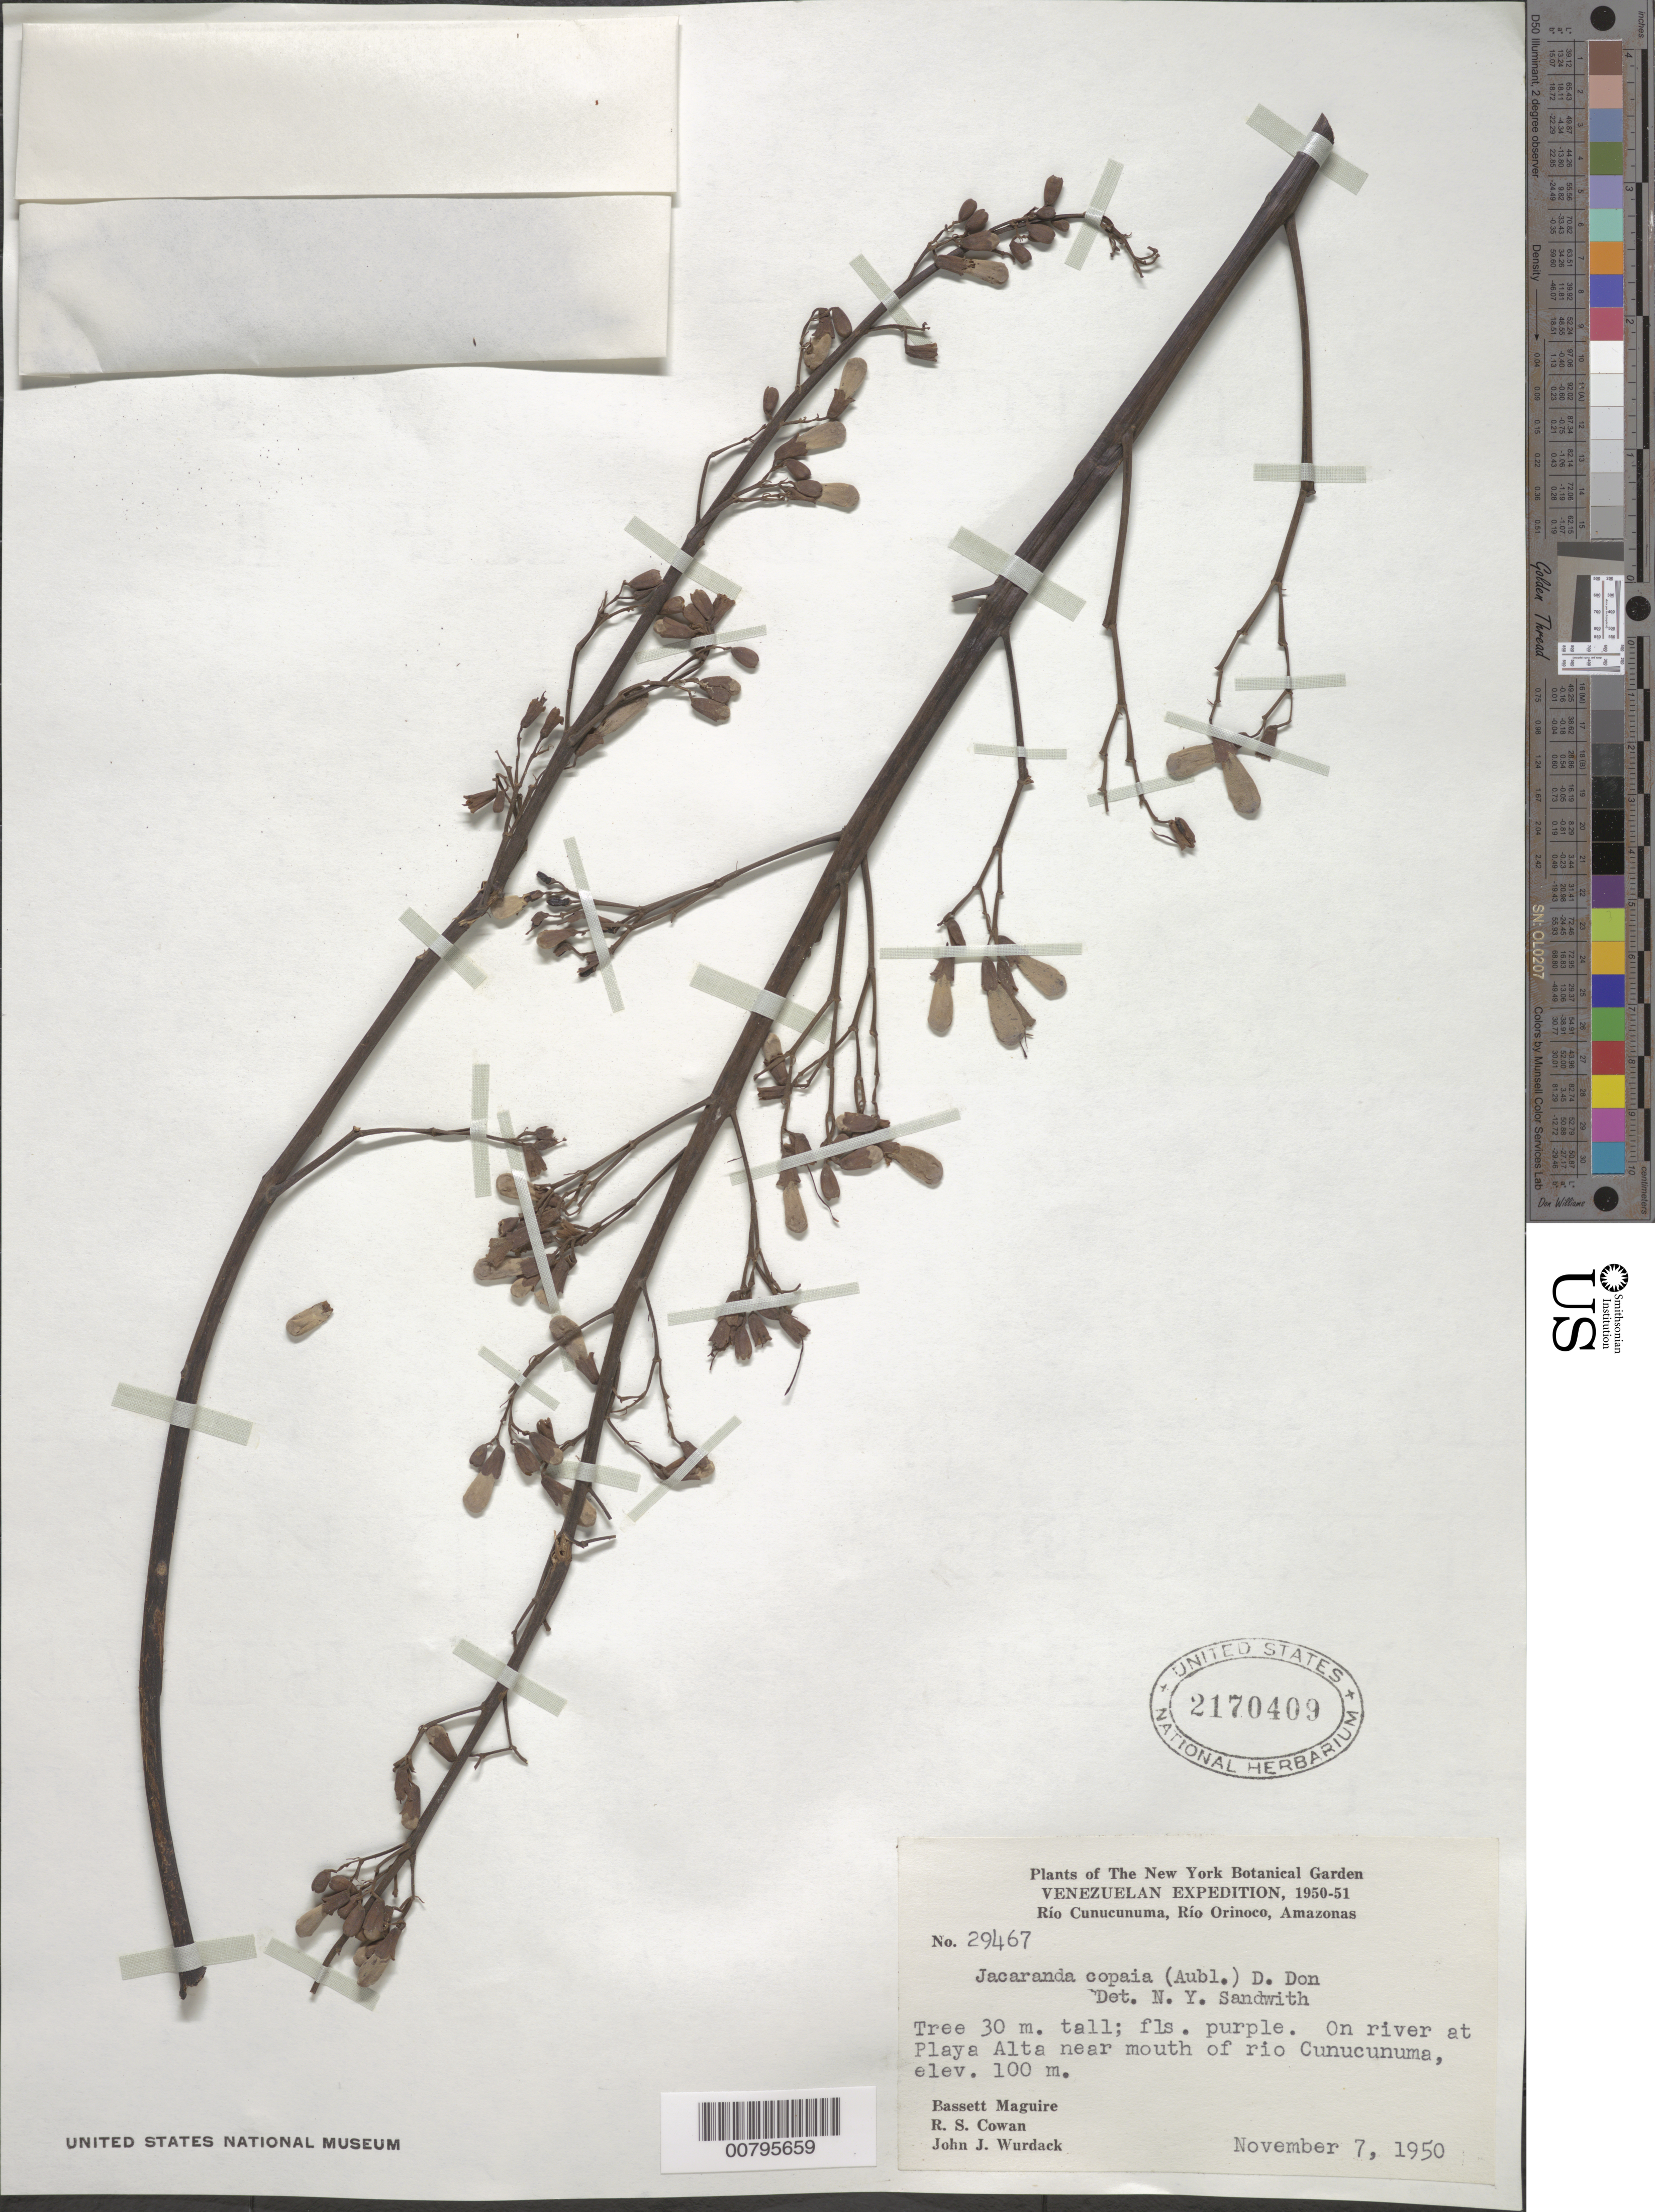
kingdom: Plantae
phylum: Tracheophyta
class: Magnoliopsida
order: Lamiales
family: Bignoniaceae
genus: Jacaranda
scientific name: Jacaranda copaia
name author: (Aubl.) D. Don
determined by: Sandwith, N. Y.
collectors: B. Maguire, R. S. Cowan & J. J. Wurdack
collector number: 29467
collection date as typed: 7-Nov-50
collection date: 1950-11-07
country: Venezuela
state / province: Amazonas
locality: Cerro Duida, Río Cunucunuma, Playa Alta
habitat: River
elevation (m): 100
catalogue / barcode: US 2170409